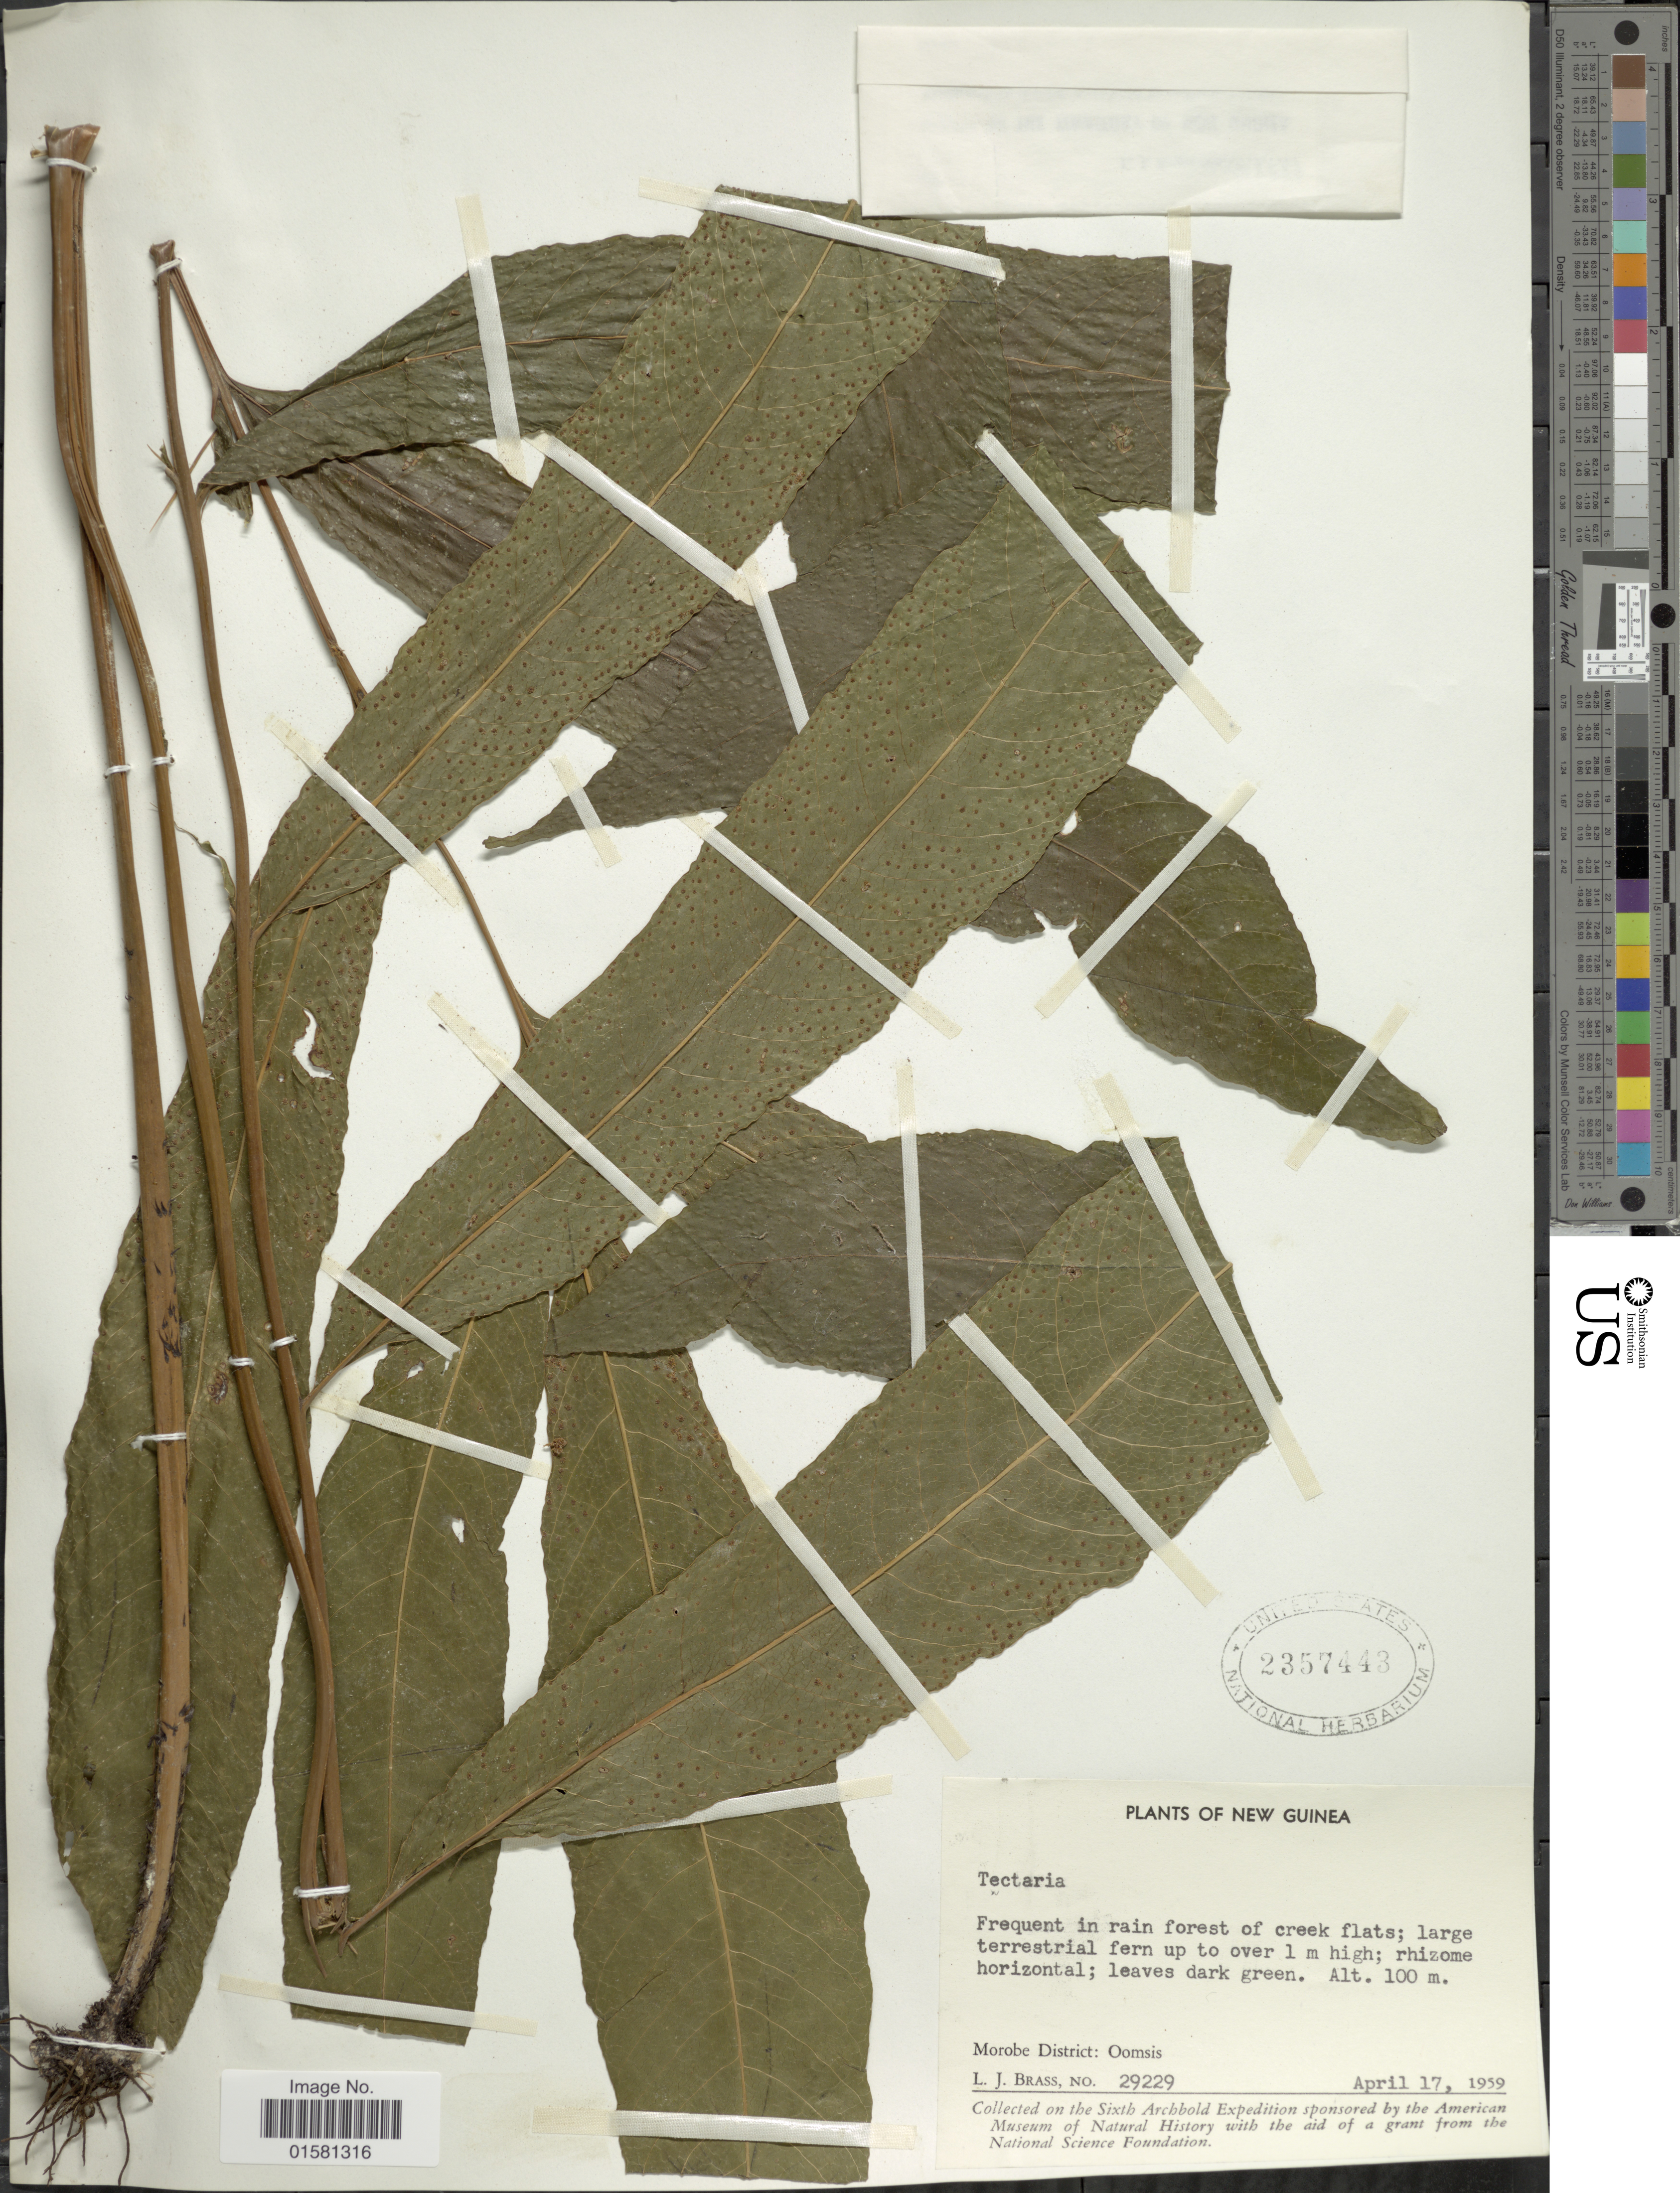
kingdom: Plantae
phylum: Tracheophyta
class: Polypodiopsida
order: Polypodiales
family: Tectariaceae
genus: Tectaria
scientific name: Tectaria sp.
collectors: L. J. Brass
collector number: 29229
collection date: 1959-04-17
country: Papua New Guinea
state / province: Morobe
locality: New Guinea, Morobe District; Oomsis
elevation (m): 100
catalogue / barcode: US 2357443